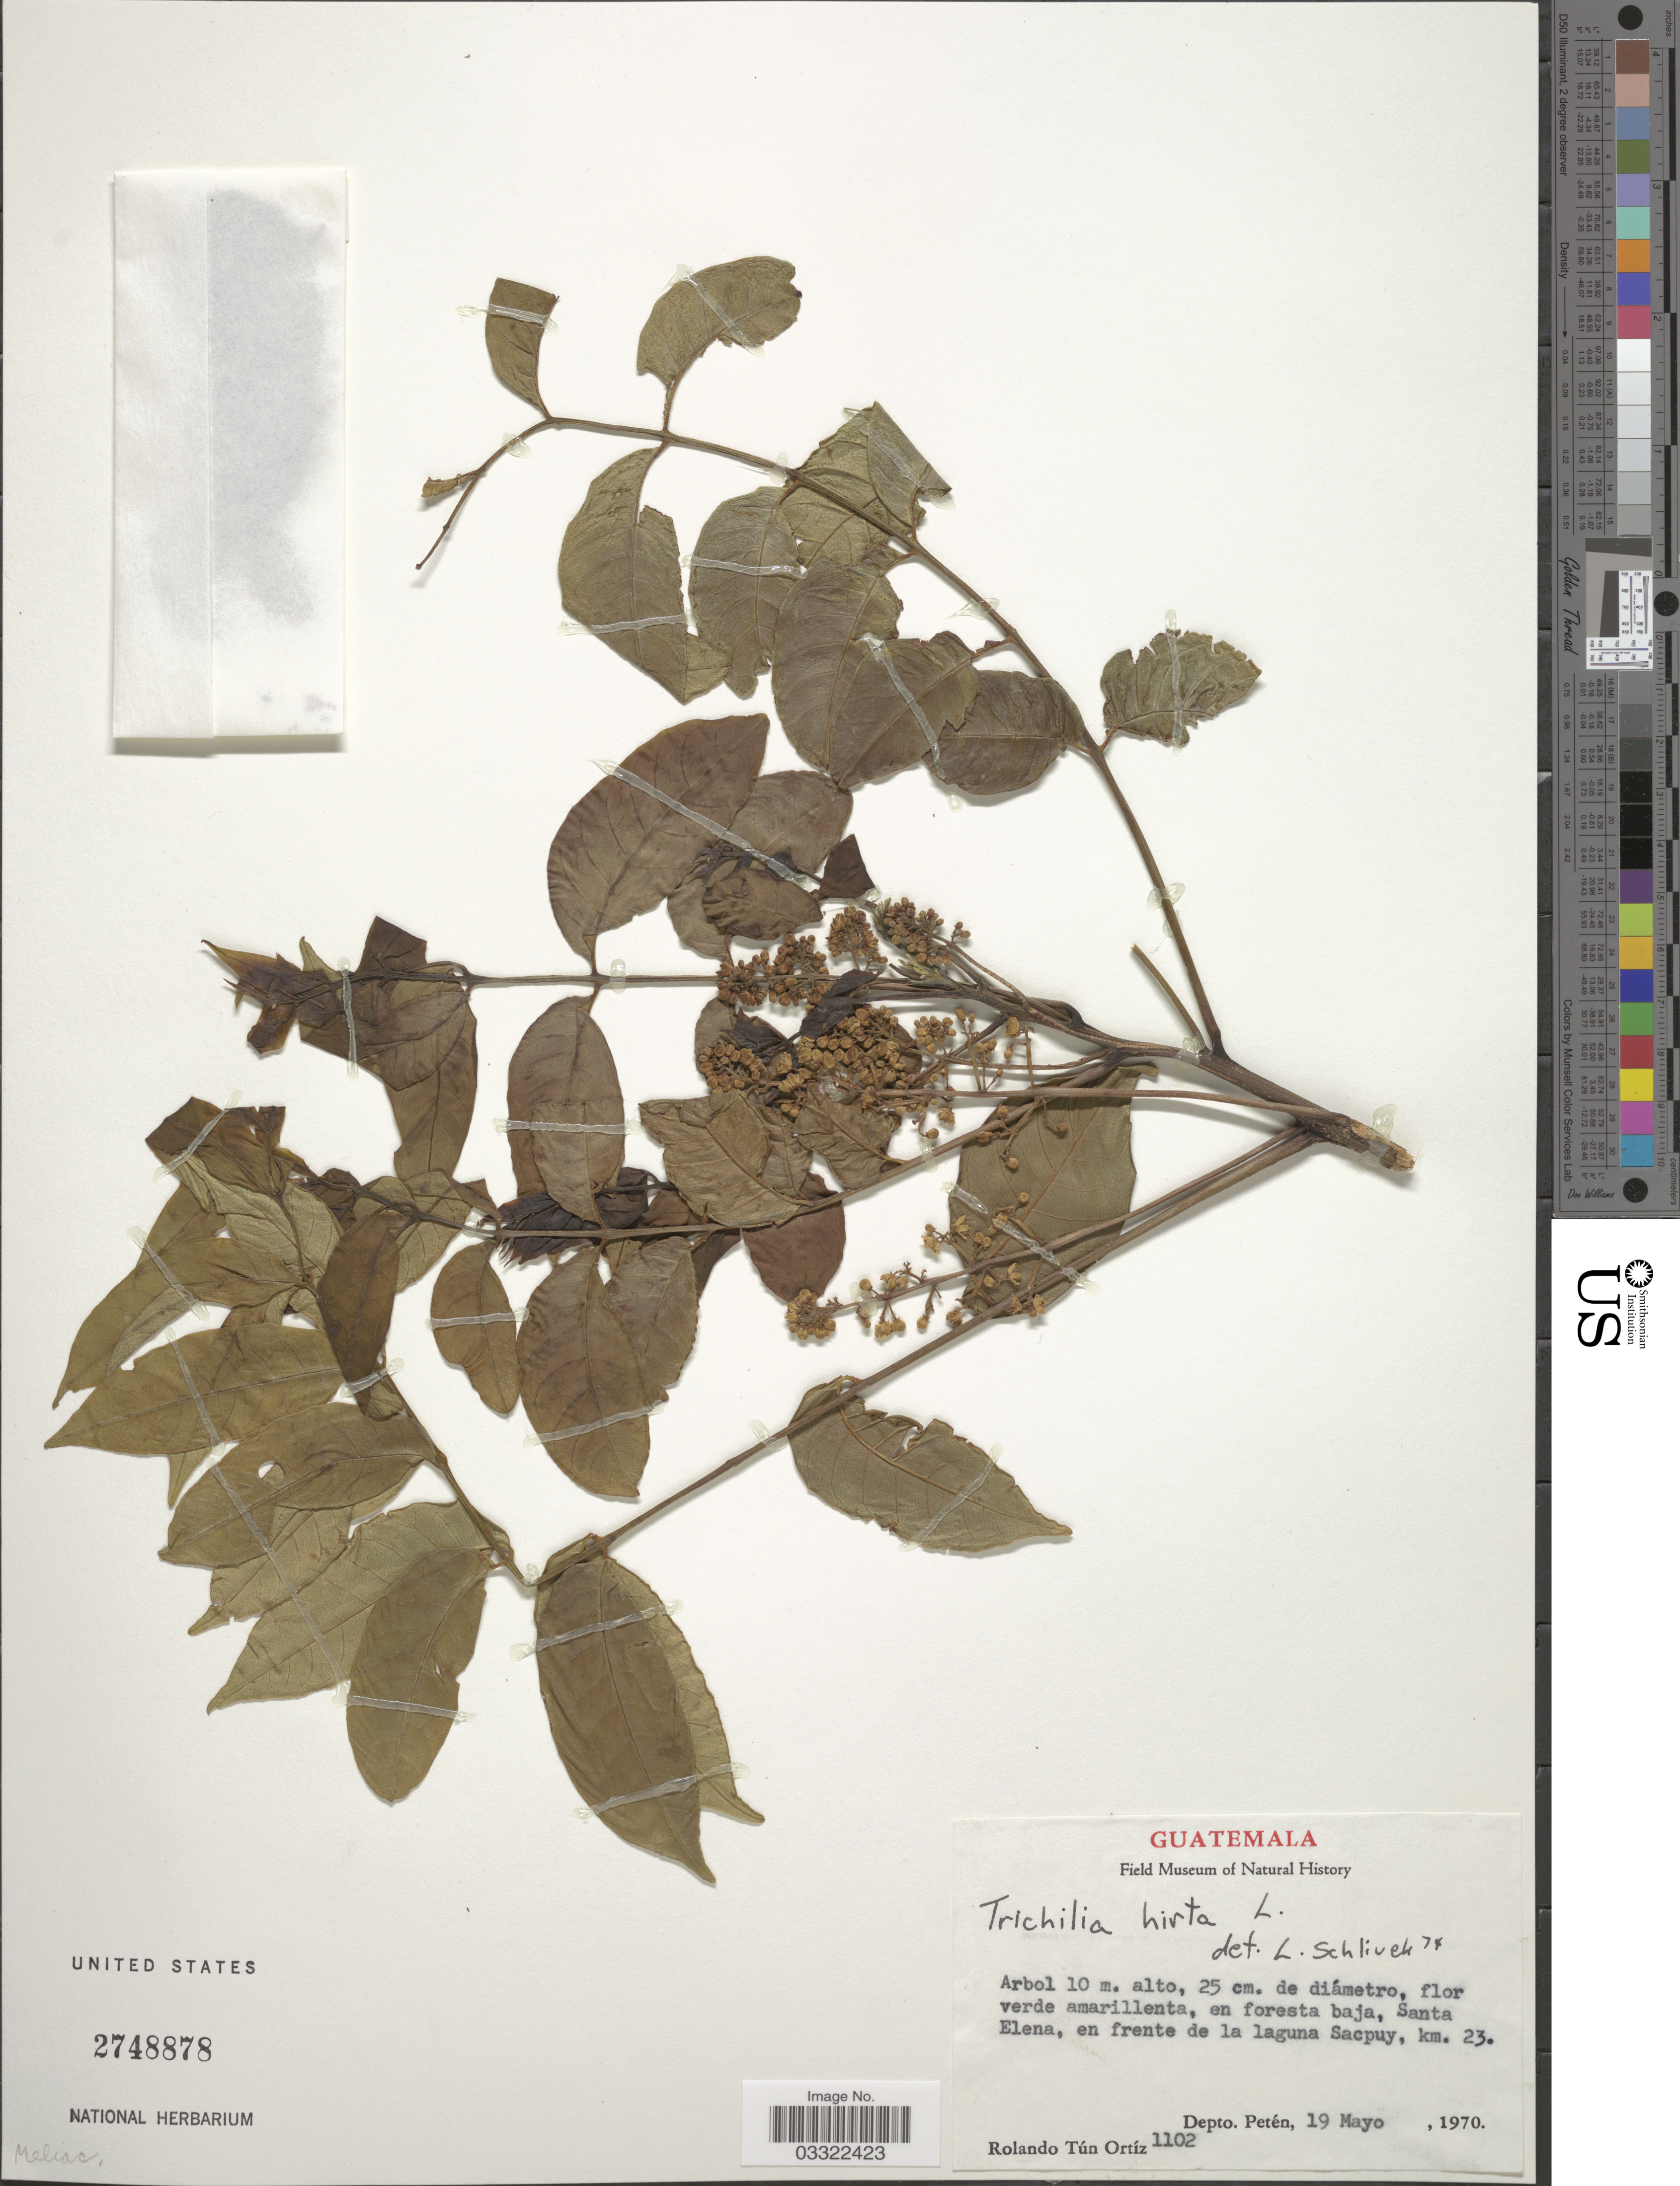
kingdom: Plantae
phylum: Tracheophyta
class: Magnoliopsida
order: Sapindales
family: Meliaceae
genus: Trichilia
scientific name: Trichilia hirta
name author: L.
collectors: R. Ortiz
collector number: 1102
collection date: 1970-05-19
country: Guatemala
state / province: El Petén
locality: Santa Elena, en frente de la laguna Sacpuy, km. 23. Dpto. Petén.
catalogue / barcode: US 2748878